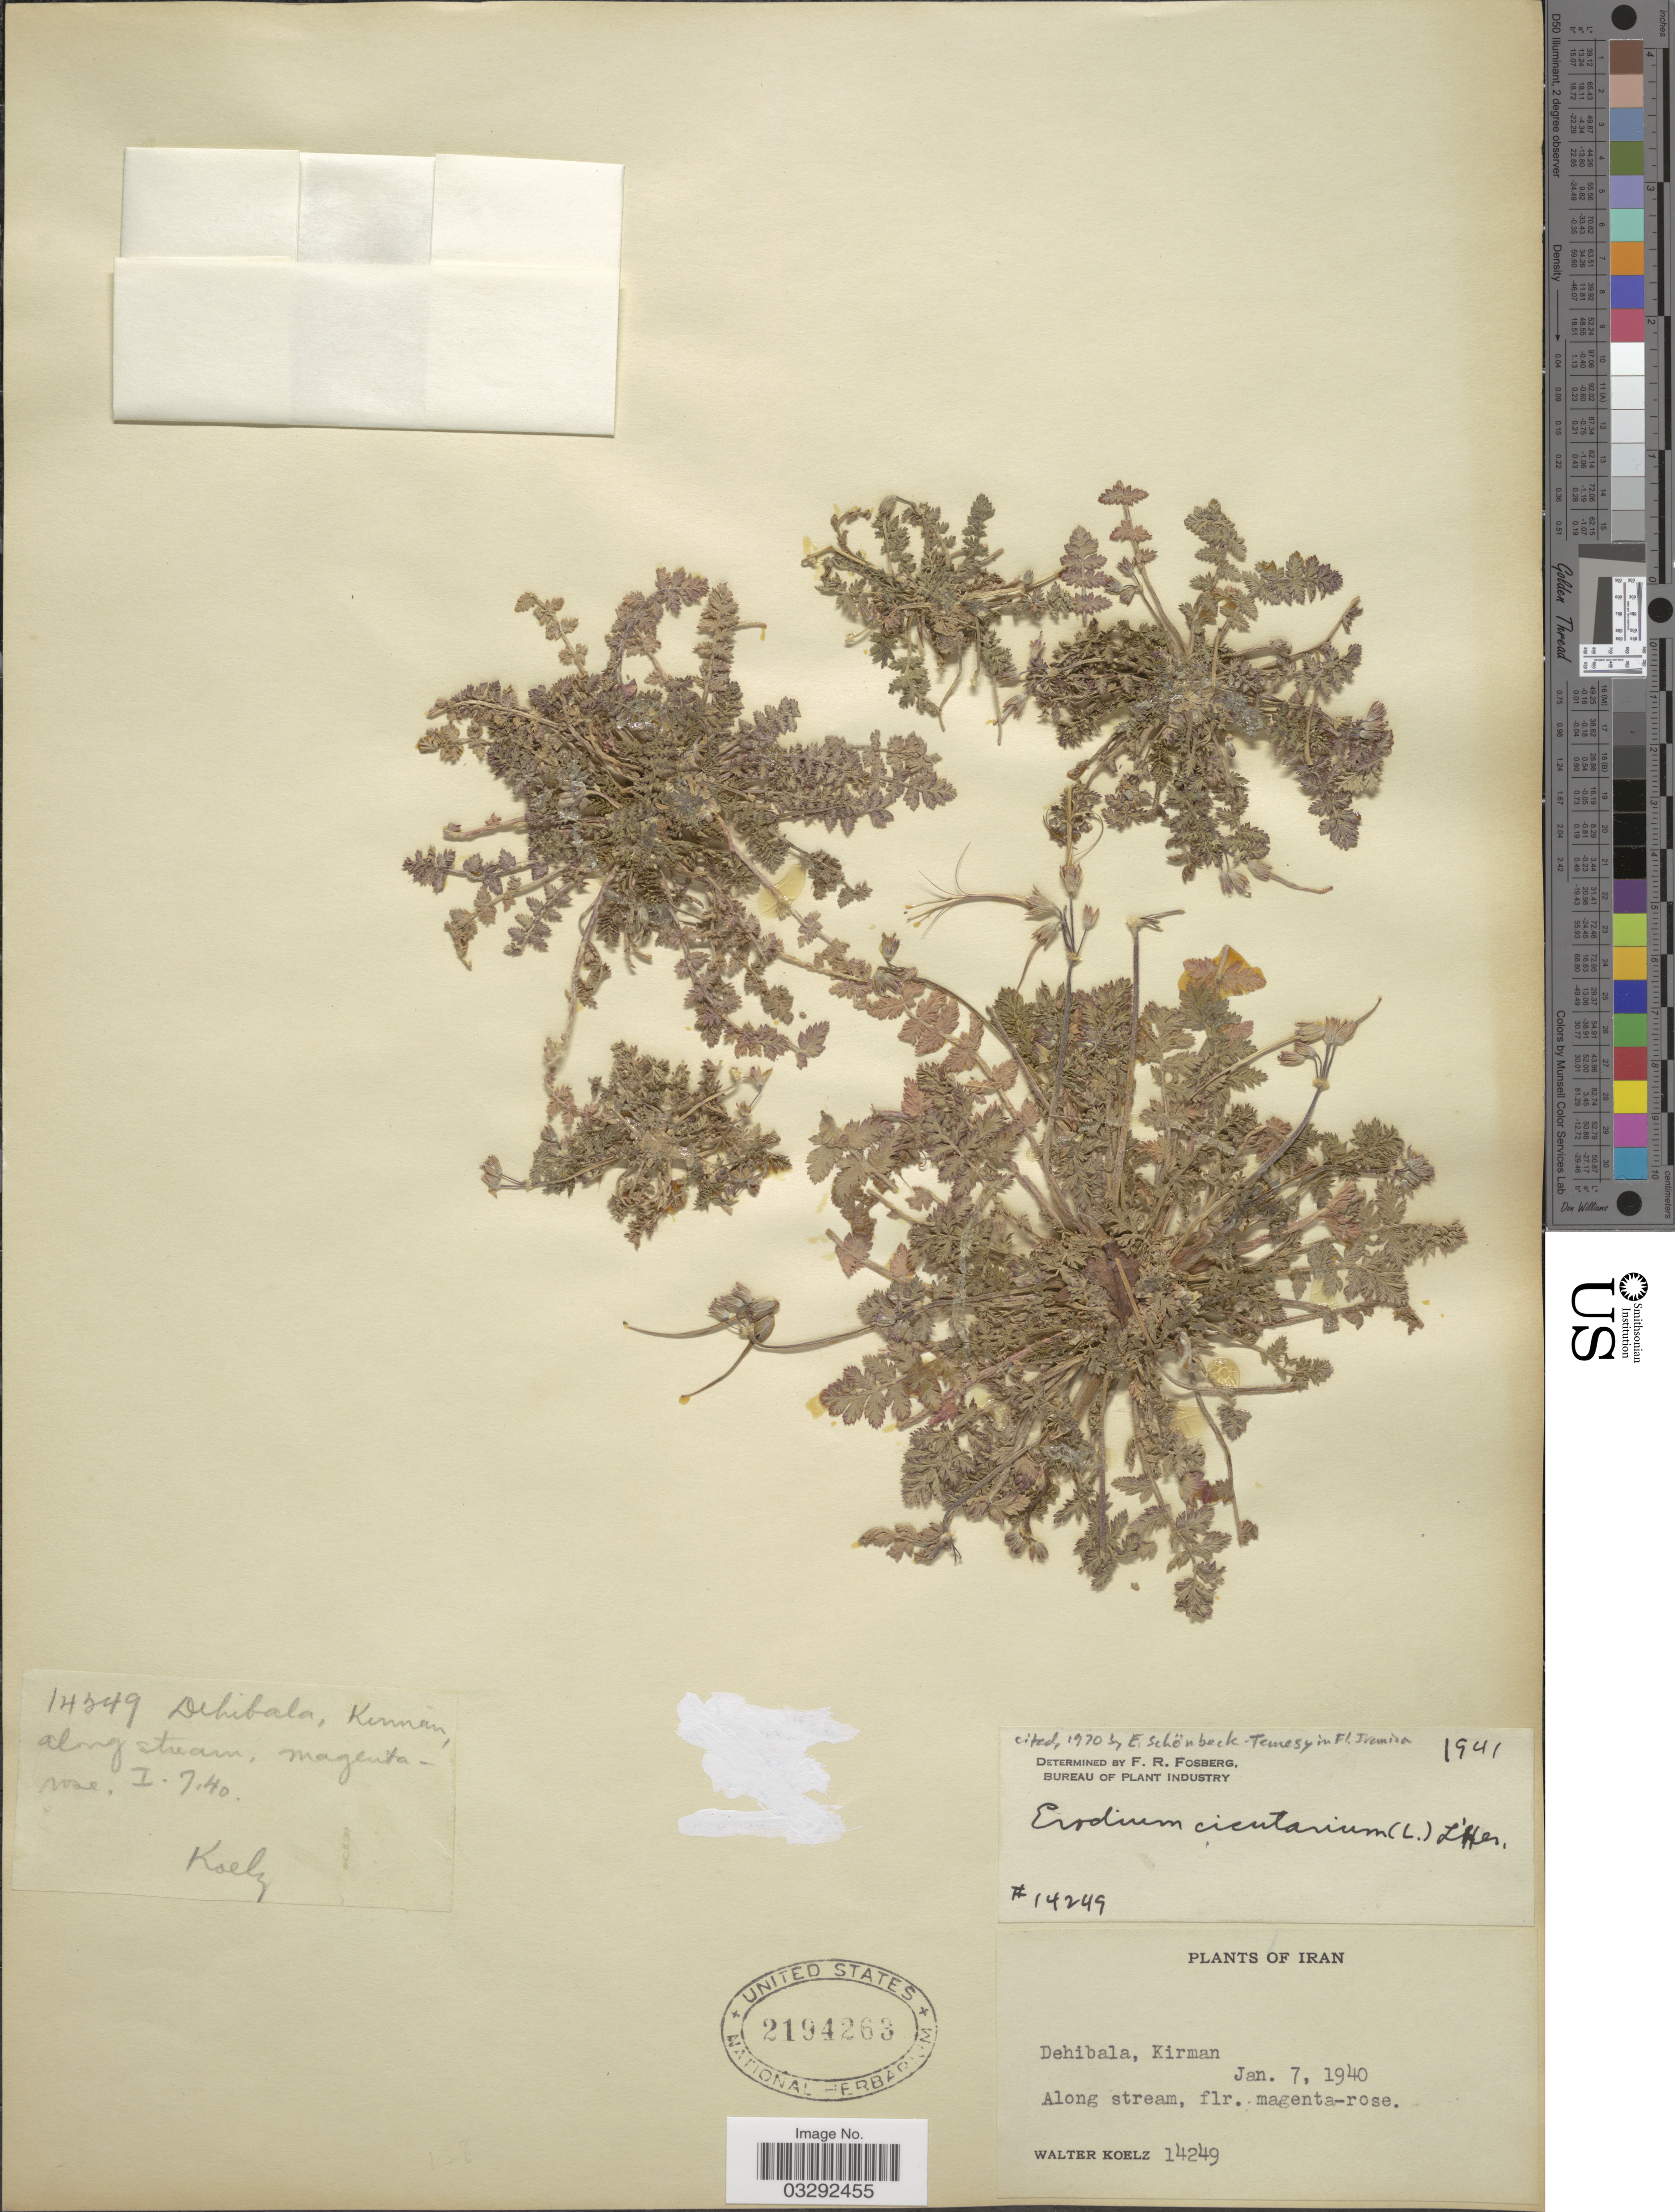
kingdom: Plantae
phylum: Tracheophyta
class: Magnoliopsida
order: Geraniales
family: Geraniaceae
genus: Erodium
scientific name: Erodium cicutarium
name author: (L.) L'Hér.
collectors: W. N. Koelz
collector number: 14249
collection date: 1940-01-07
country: Iran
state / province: Kerman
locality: Dehibala, Kirman.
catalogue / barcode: US 2194263